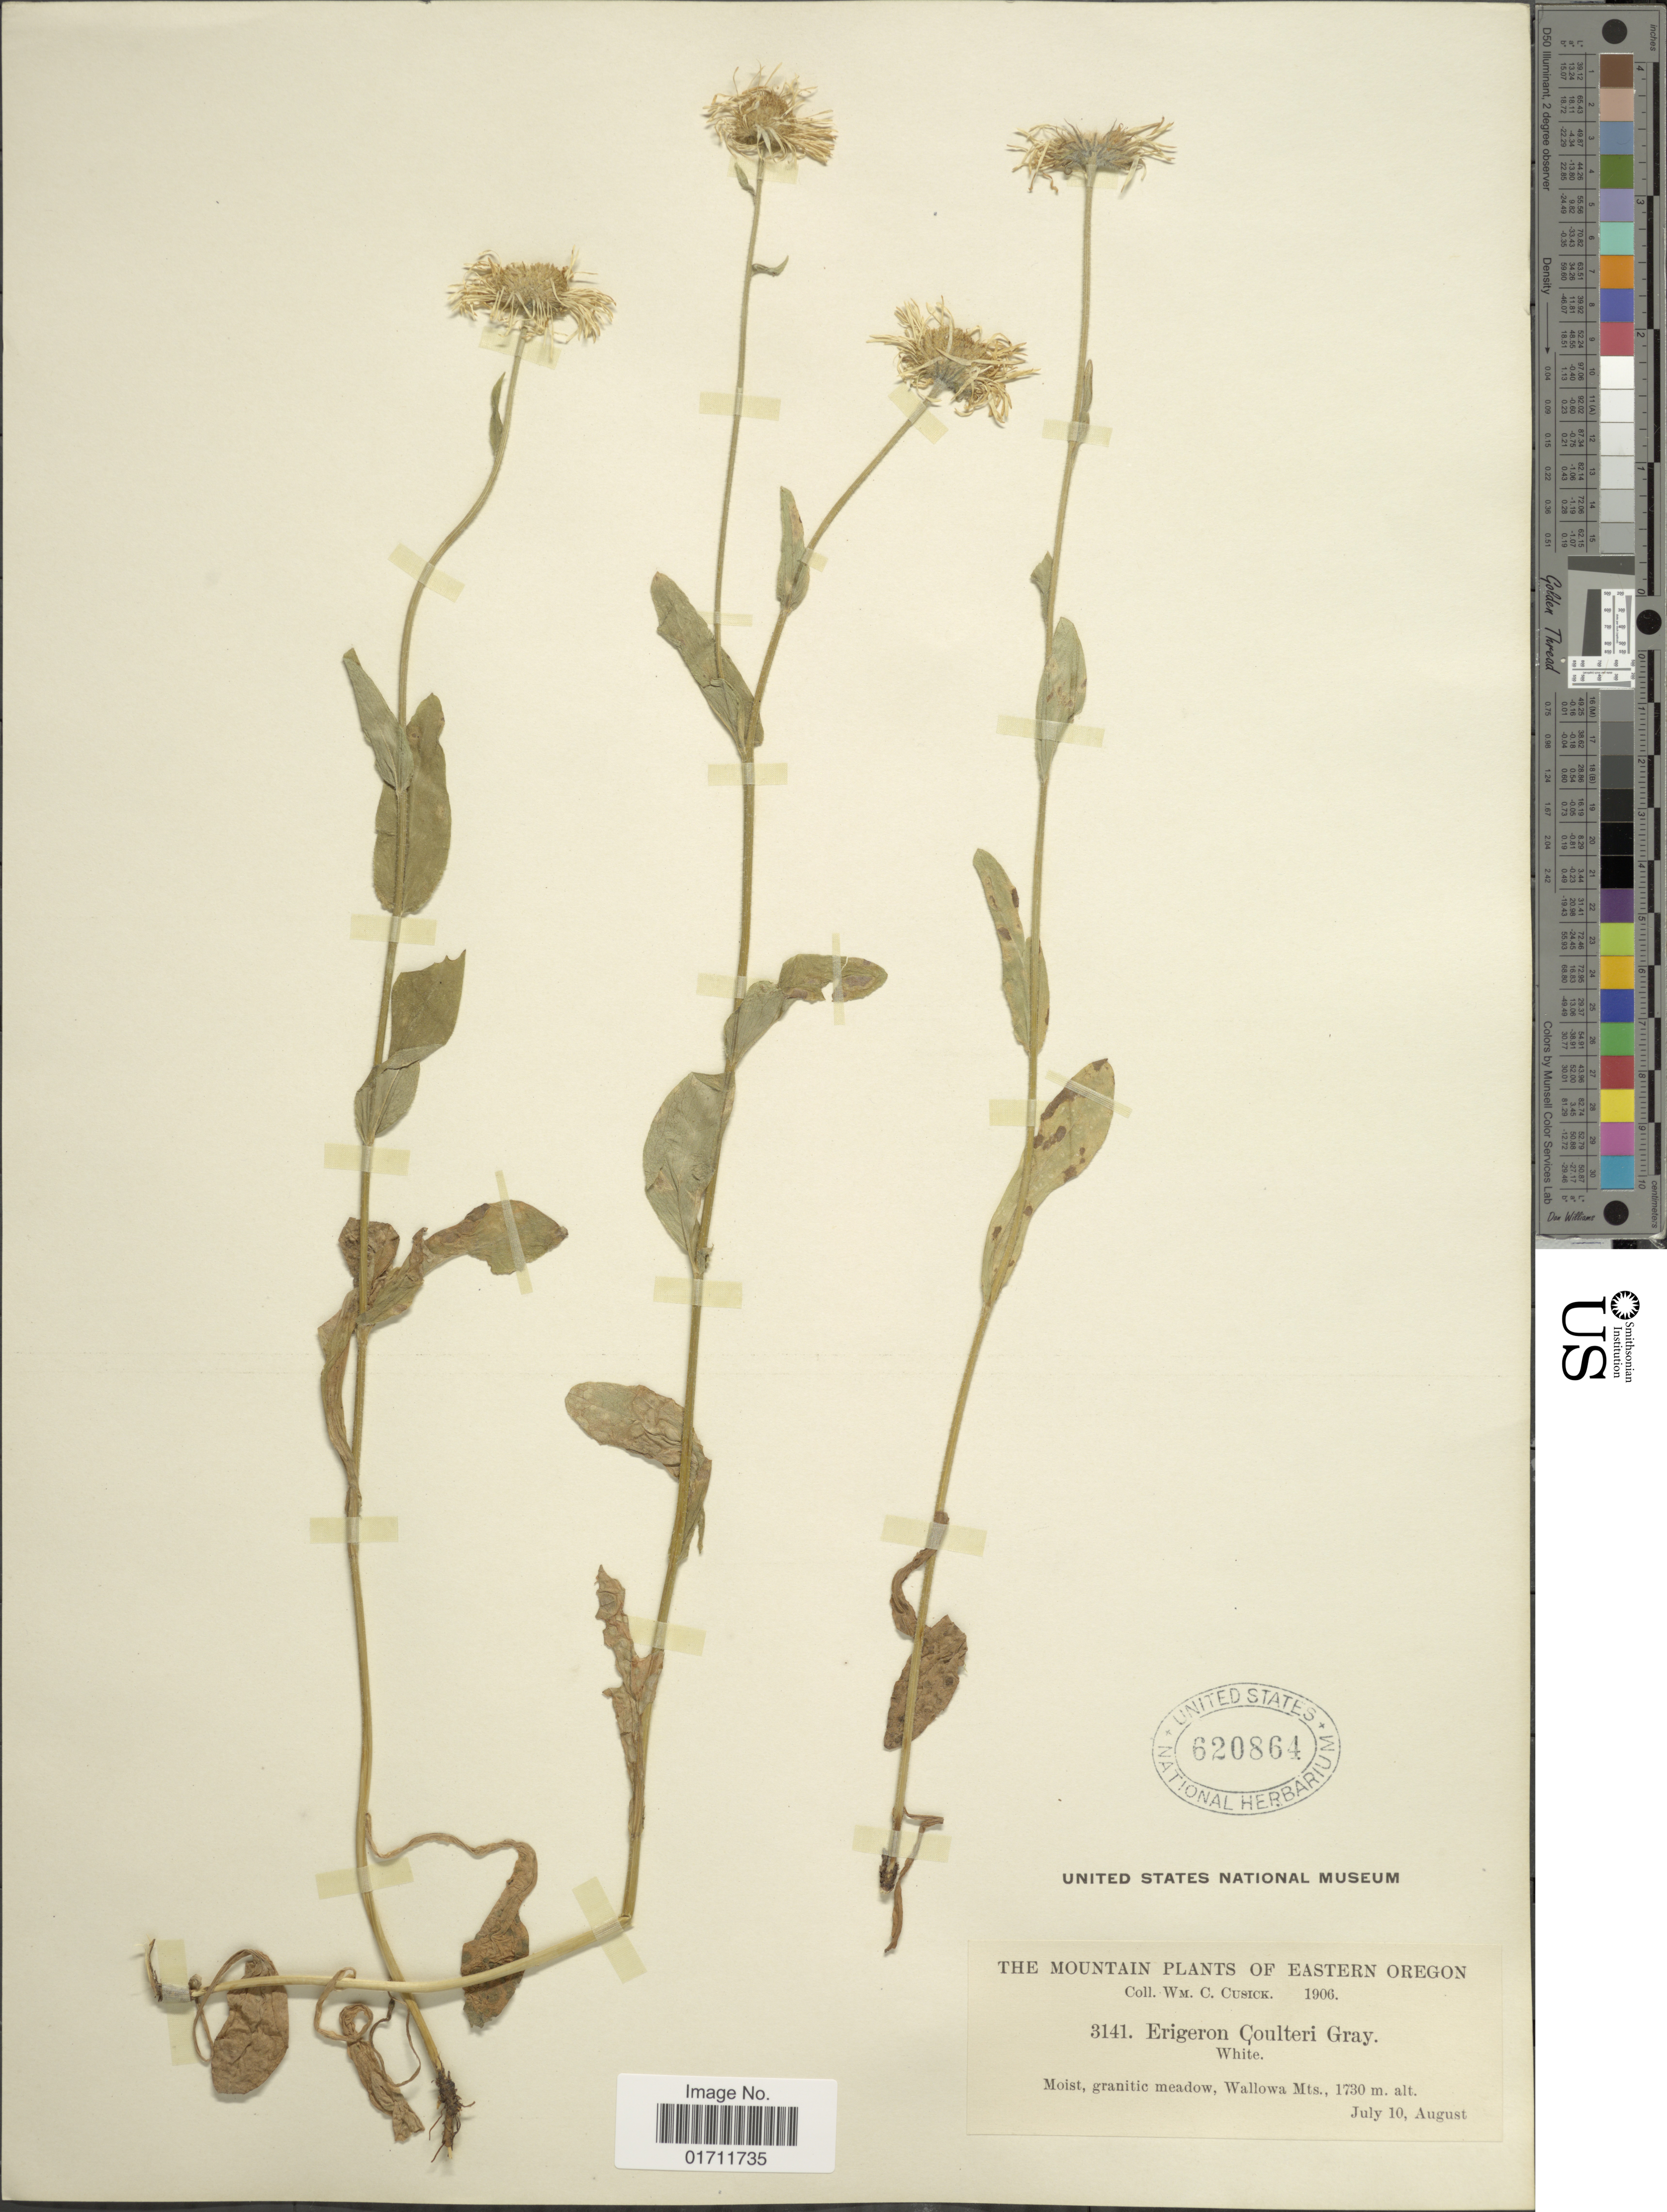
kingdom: Plantae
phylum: Tracheophyta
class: Magnoliopsida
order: Asterales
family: Asteraceae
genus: Erigeron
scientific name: Erigeron coulteri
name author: Porter in Porter & J.M. Coult.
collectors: W. C. Cusick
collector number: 3141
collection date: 1906-07-10/1906-08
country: United States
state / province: Oregon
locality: The Mountain, Eastern Oregon, Moist, granitic meadow, Wallowa Mts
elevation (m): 1730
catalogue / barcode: US 620864